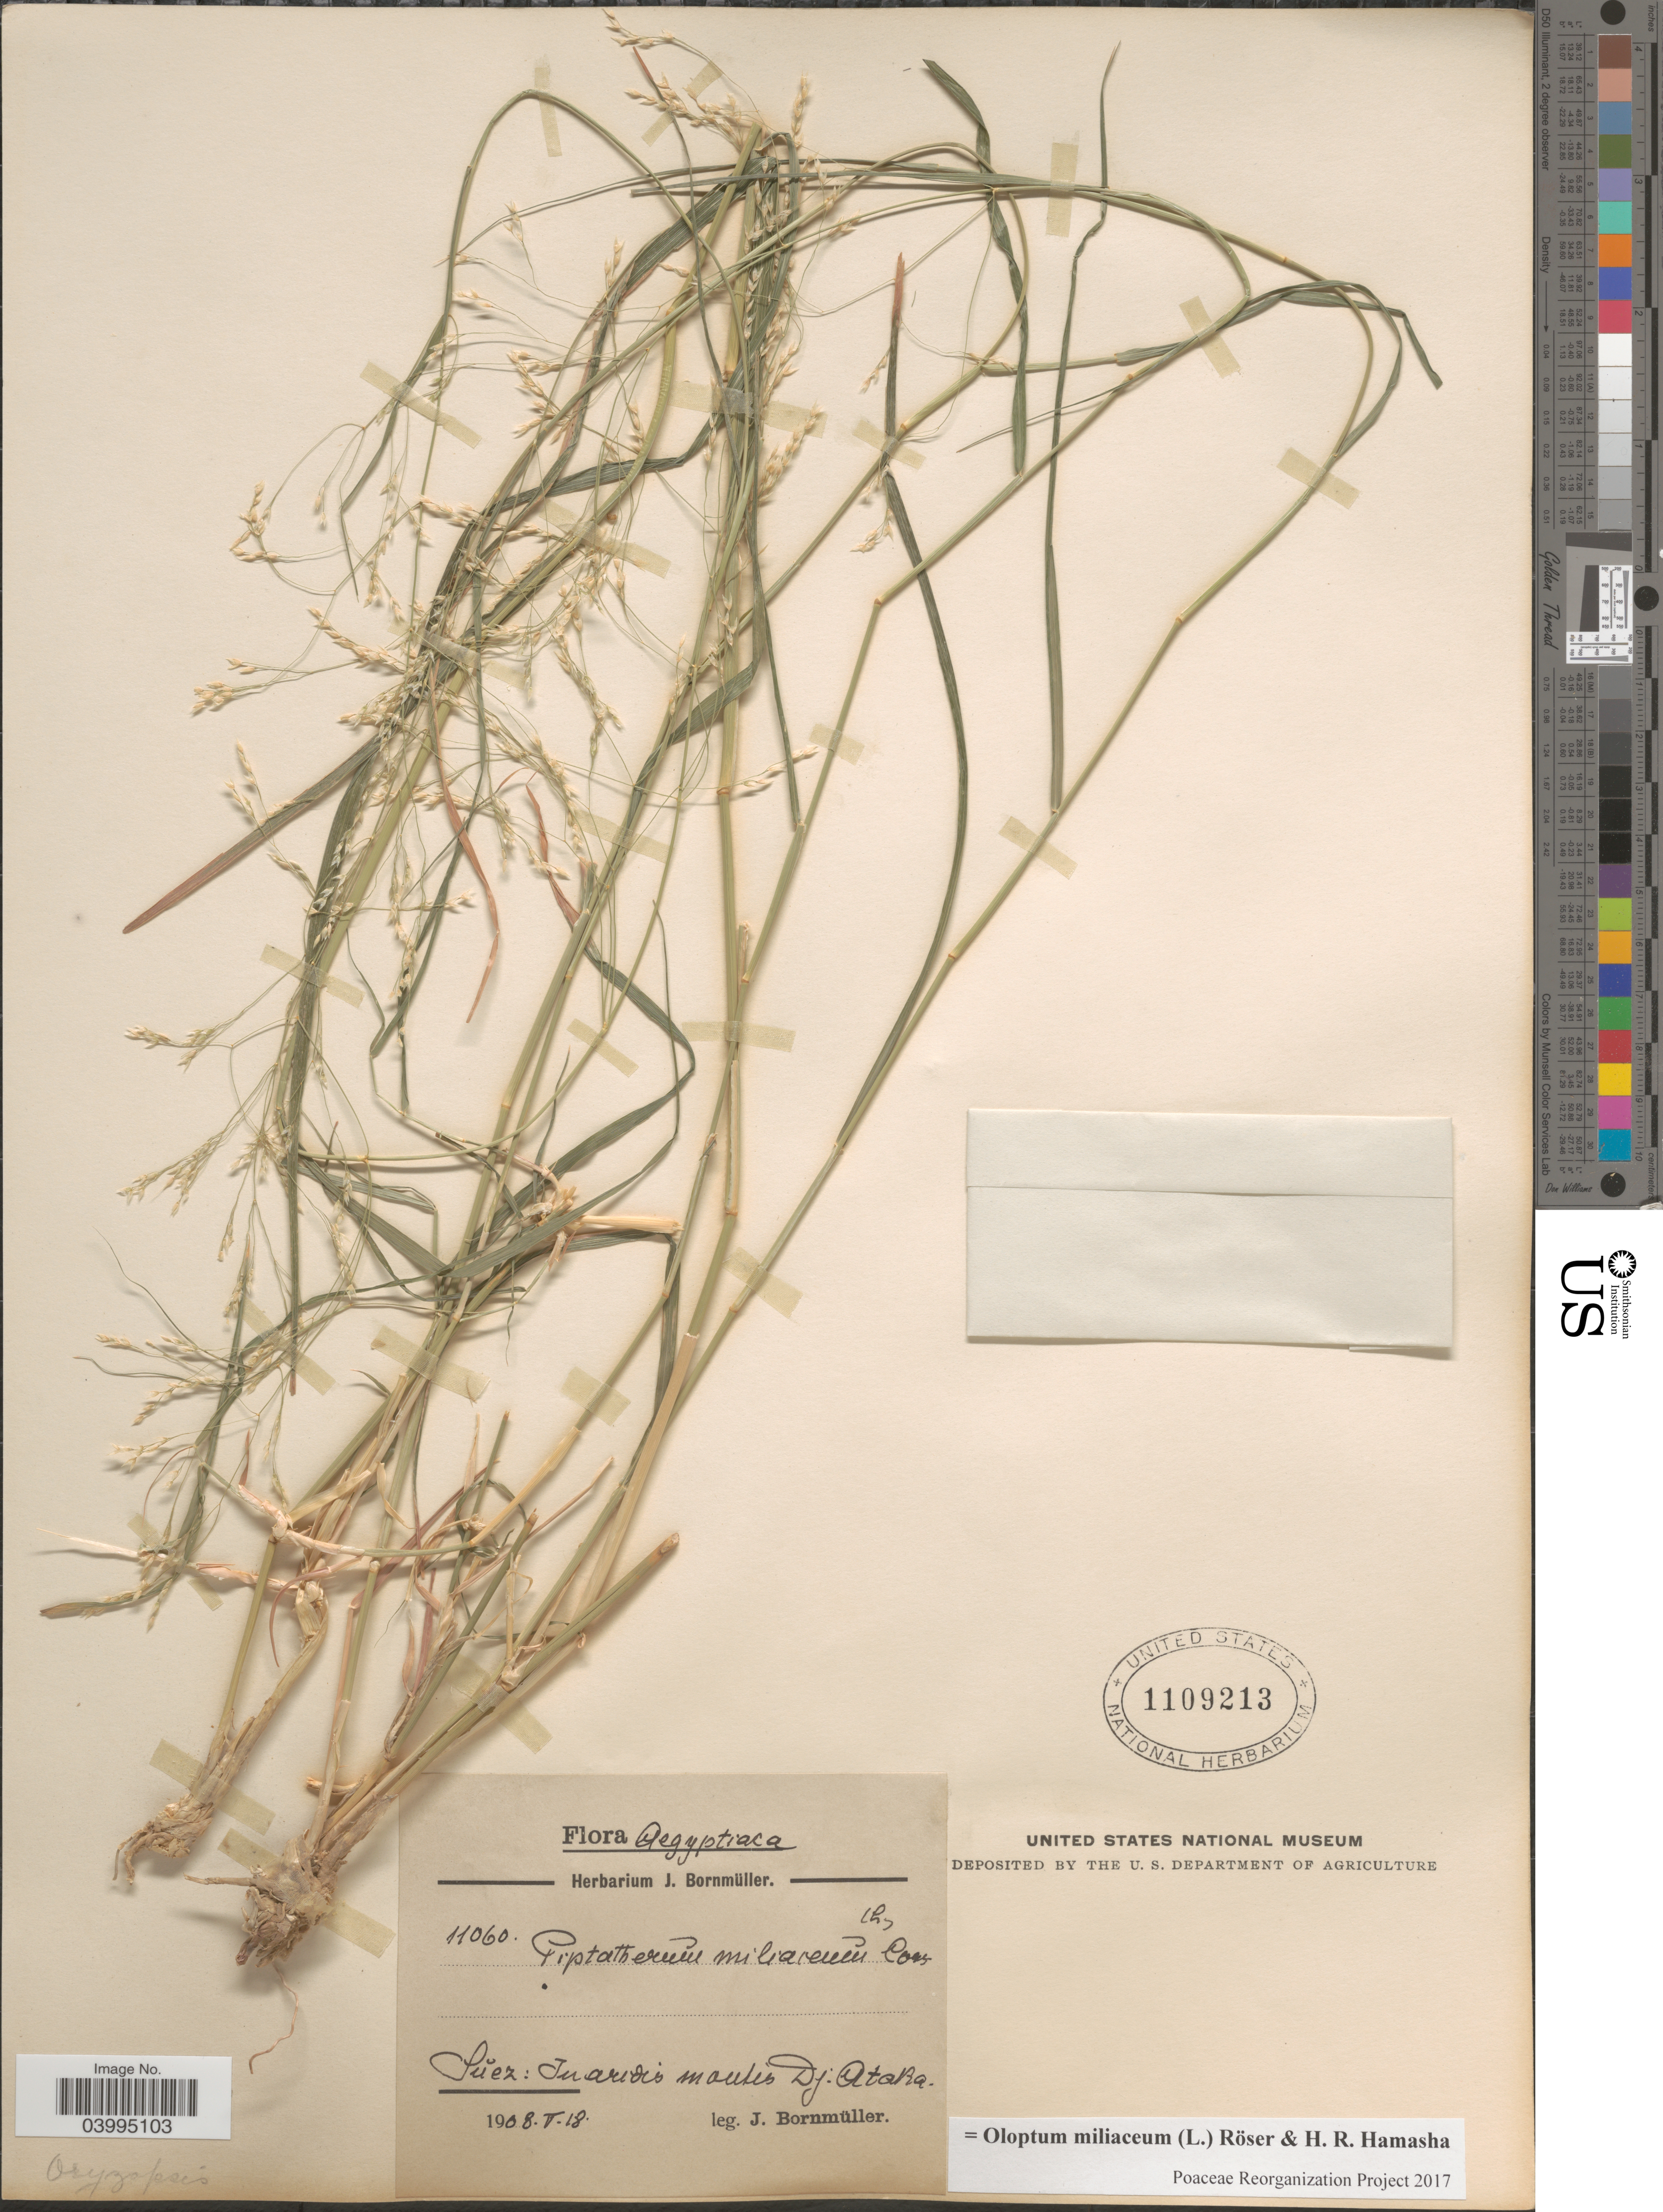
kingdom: Plantae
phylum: Tracheophyta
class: Liliopsida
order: Poales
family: Poaceae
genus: Oloptum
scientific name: Oloptum miliaceum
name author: Röser & H. R. Hamasha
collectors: J. Bornmüller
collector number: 11060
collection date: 1908-05-18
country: Egypt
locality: Aegyptiaca. Sŭez: In aridis mautes Dj: Ataka.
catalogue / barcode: US 1109213